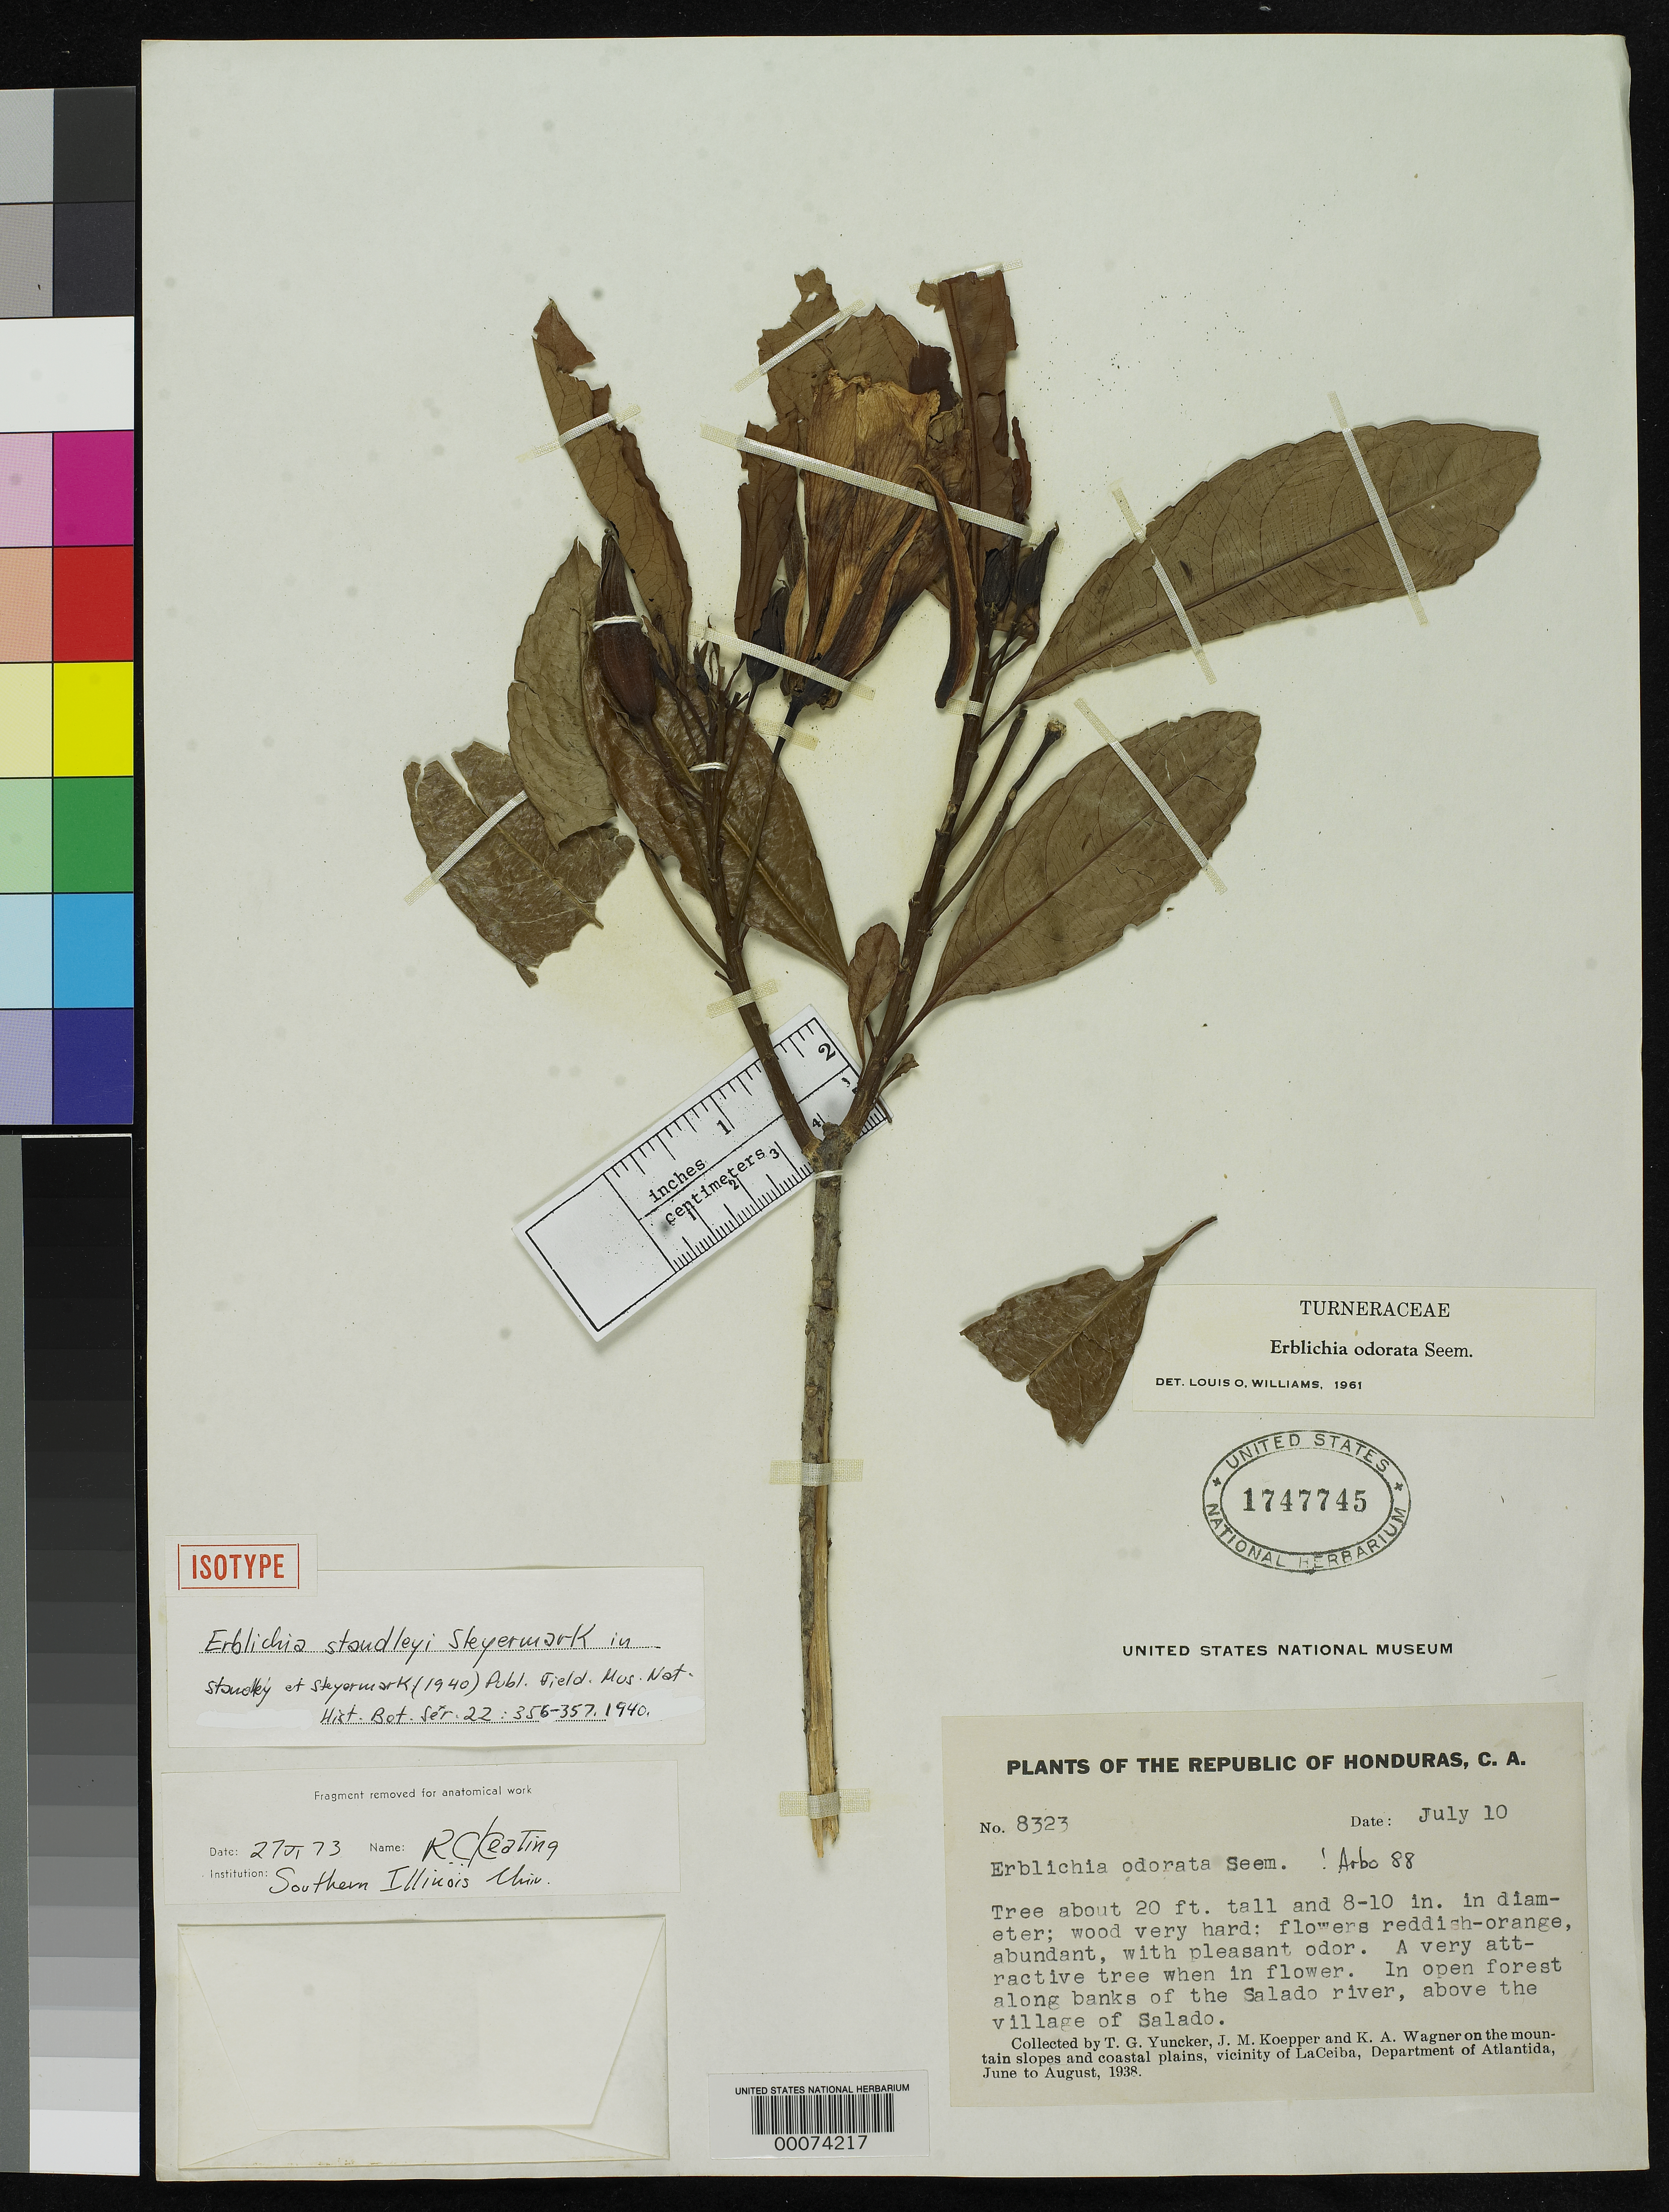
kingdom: Plantae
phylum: Tracheophyta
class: Magnoliopsida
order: Malpighiales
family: Turneraceae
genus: Erblichia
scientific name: Erblichia standleyi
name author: Steyerm. in Standl. & Steyerm.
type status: Isotype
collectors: T. G. Yuncker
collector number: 8325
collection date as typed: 10 Jul 1938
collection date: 1938-07-10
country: Honduras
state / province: Atlántida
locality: Mountain slopes and coastal plains, vicinity of La Ceiba, open forest along banks of Salado River, above village of Salado.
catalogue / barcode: US 1747745